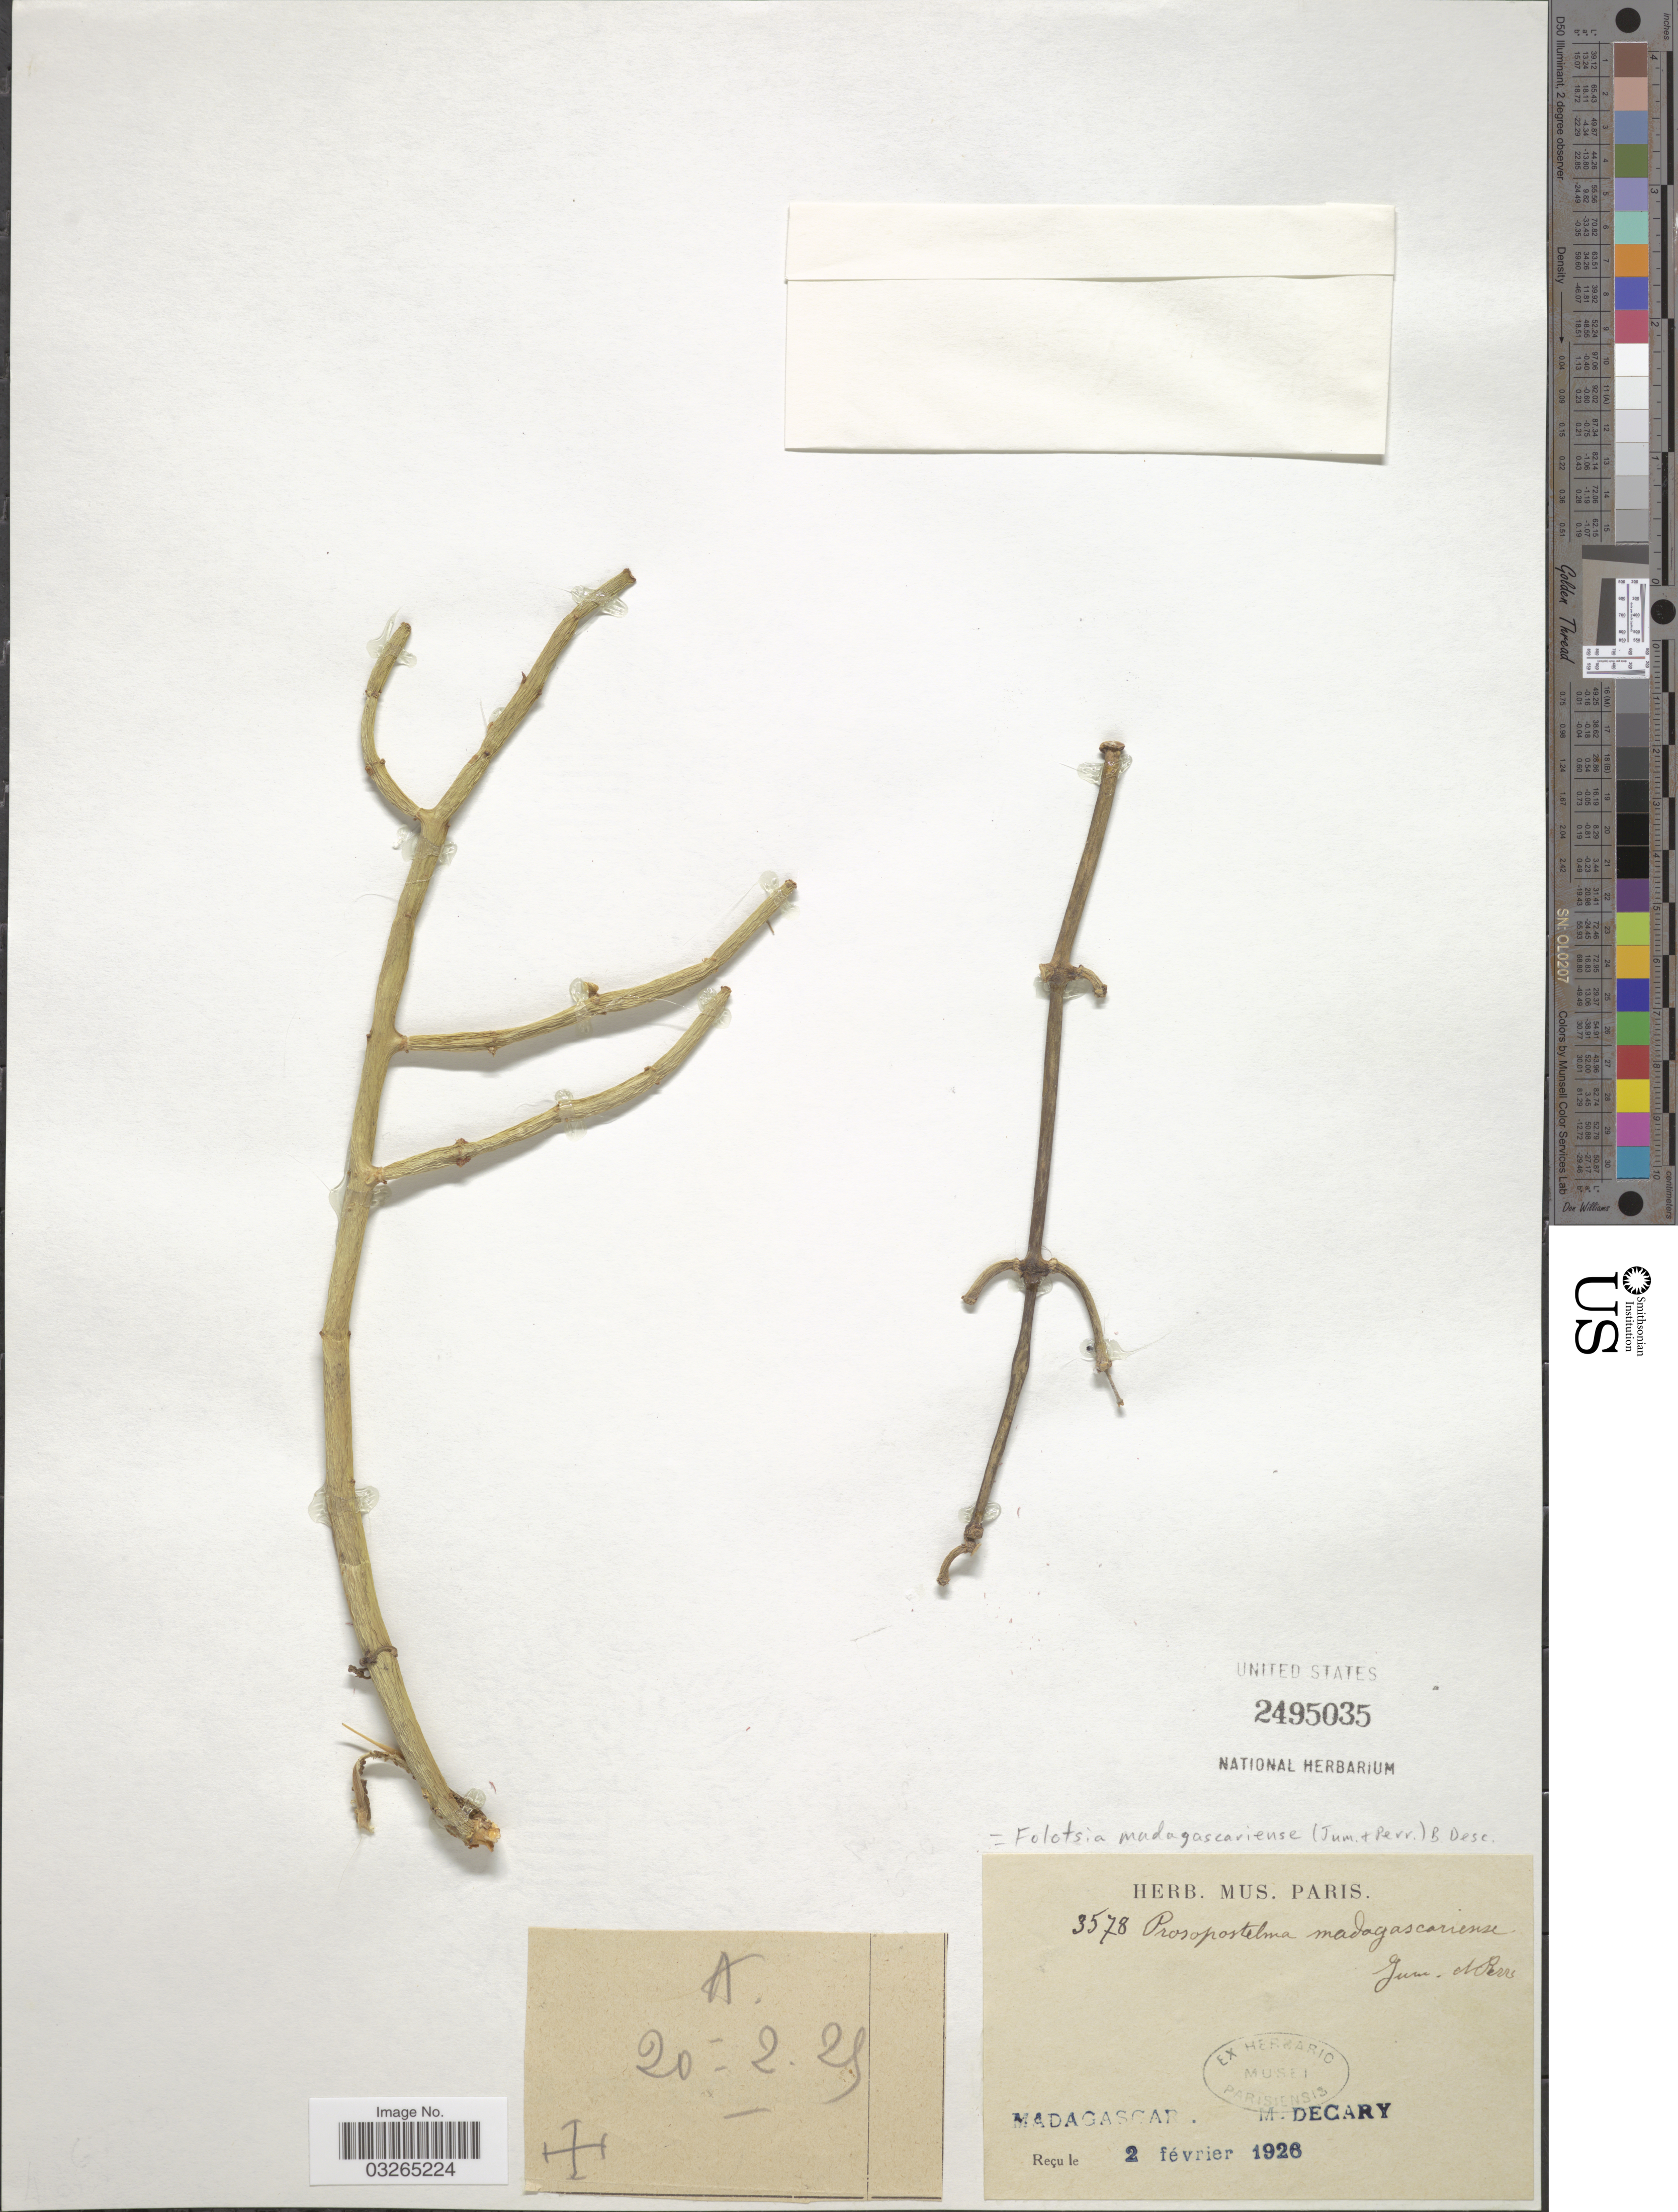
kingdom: Plantae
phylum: Tracheophyta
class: Magnoliopsida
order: Gentianales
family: Apocynaceae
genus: Folotsia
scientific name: Folotsia madagascariense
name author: (Jum. & H. Perrier) Desc.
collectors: R. Decary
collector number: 3578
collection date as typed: Transcribed d/m/y: 20/2/25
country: Madagascar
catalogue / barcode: US 2495035